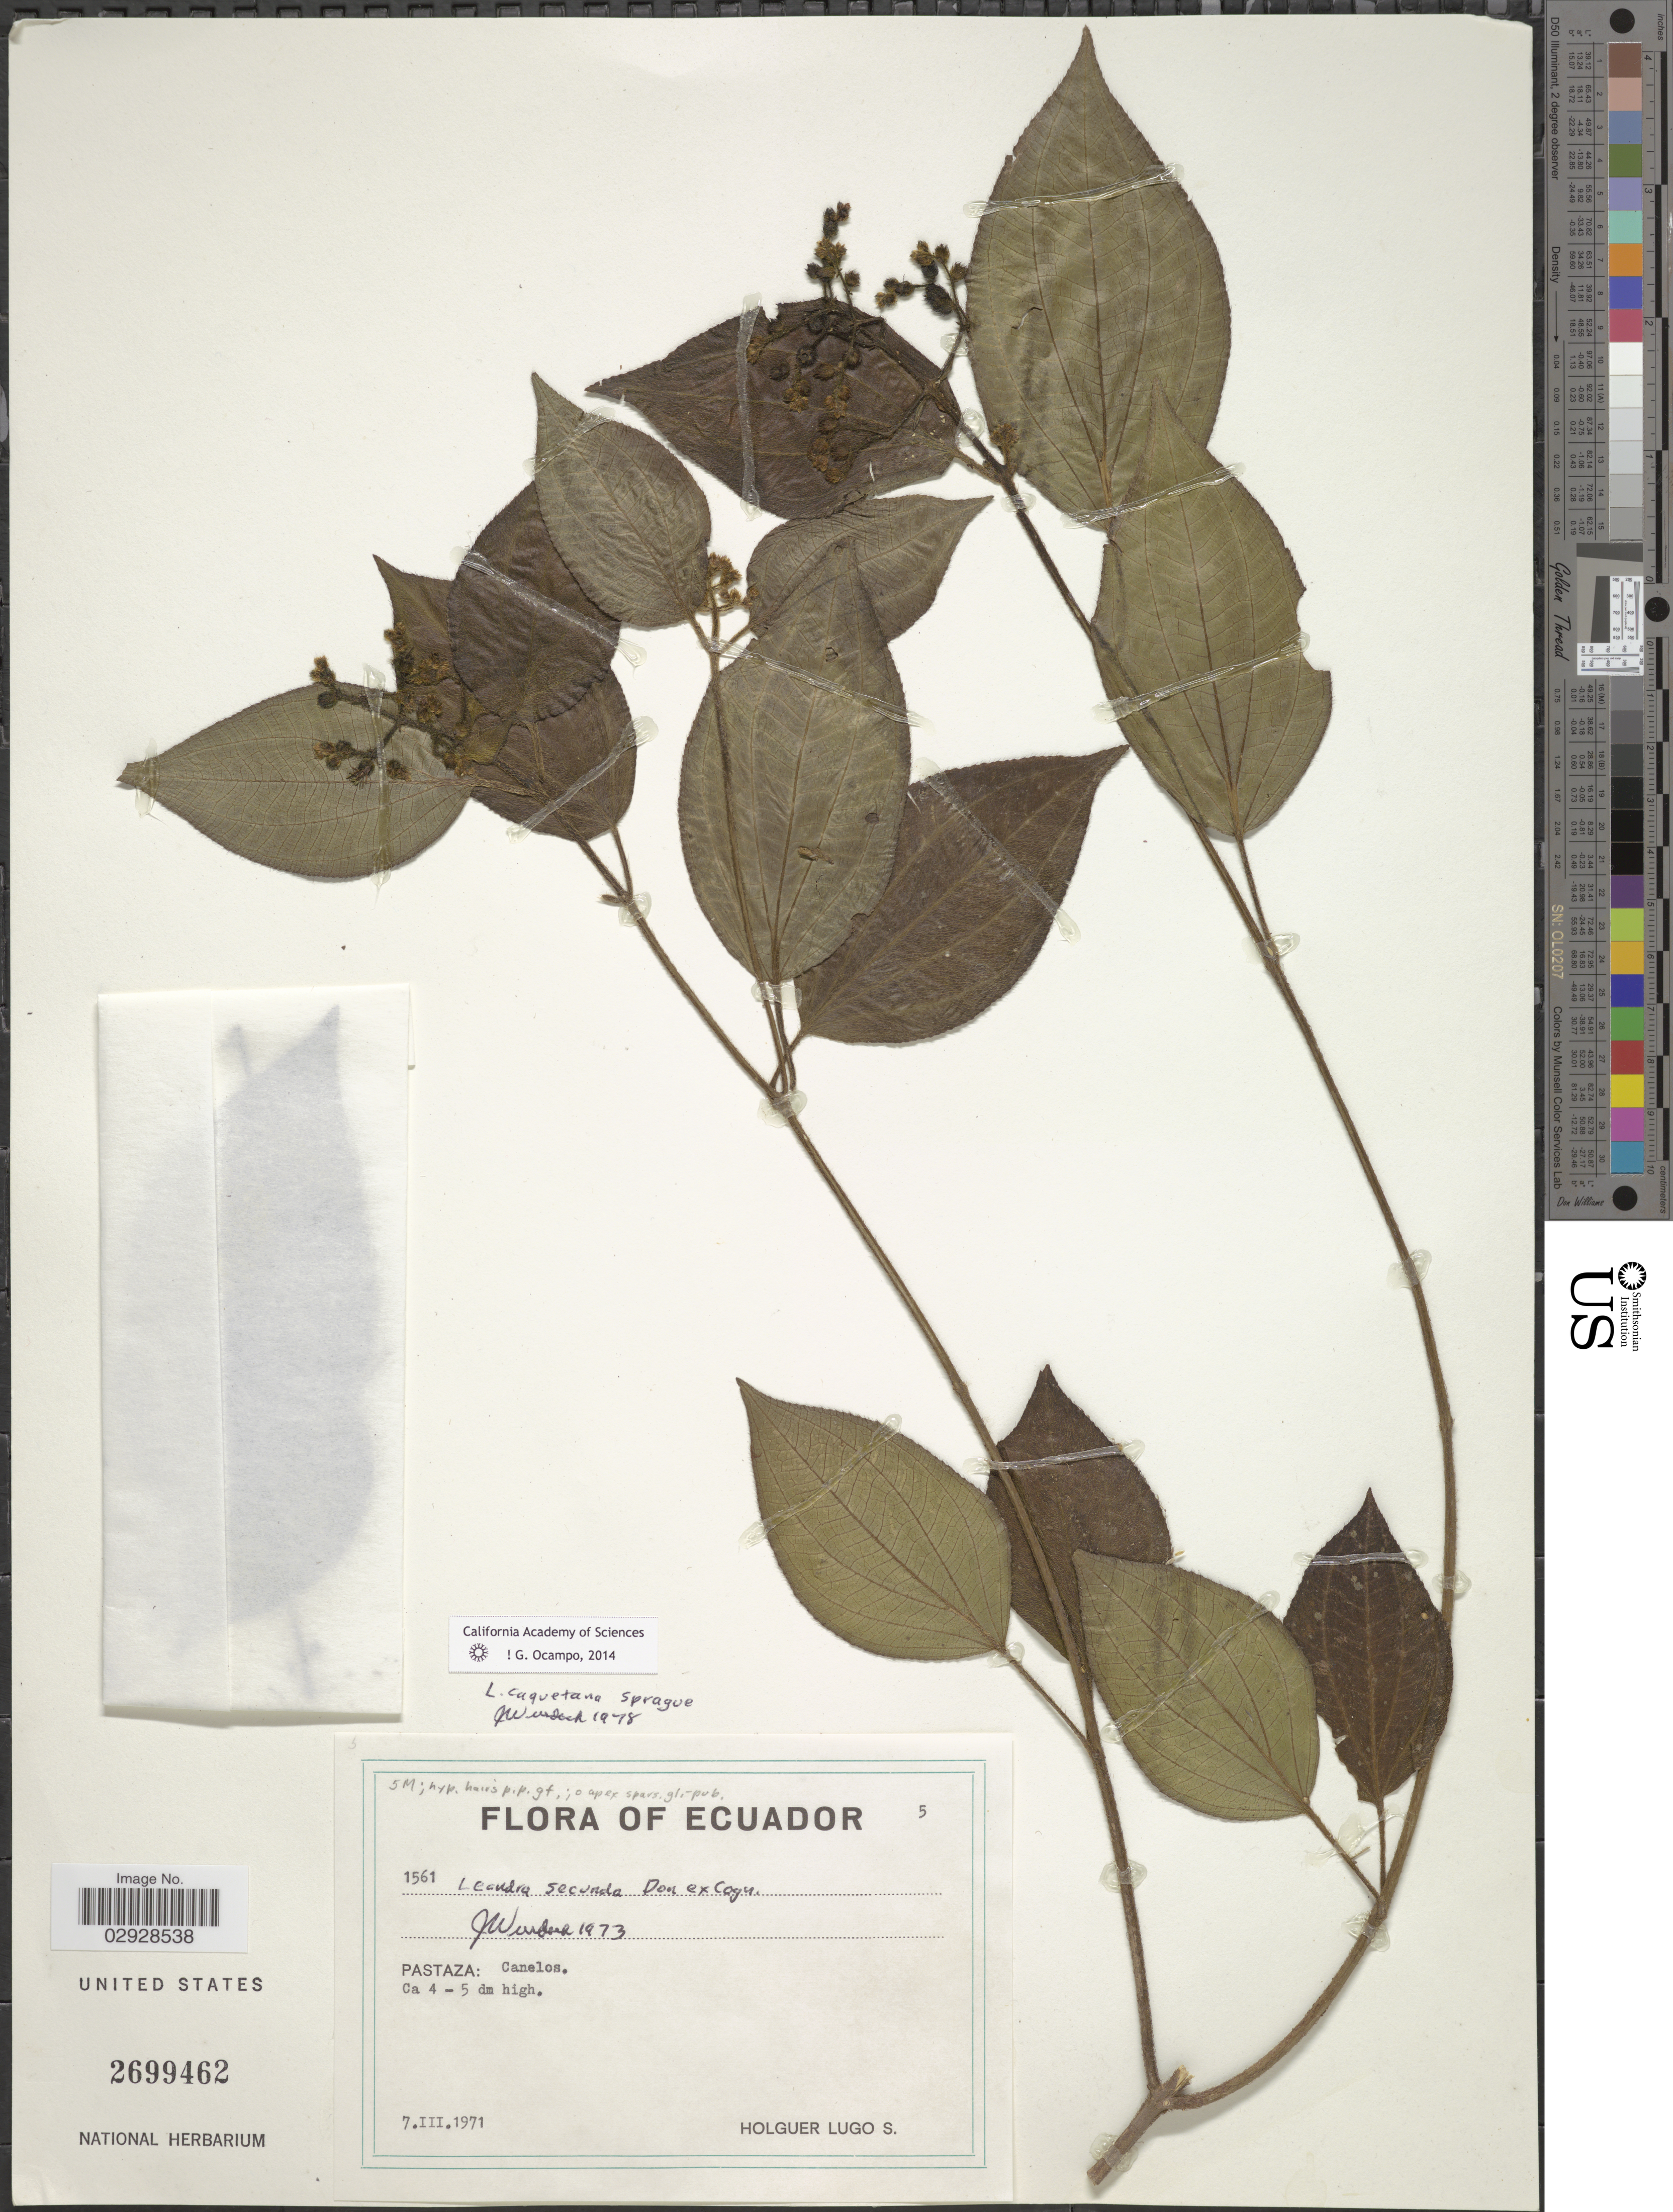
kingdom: Plantae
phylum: Tracheophyta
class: Magnoliopsida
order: Myrtales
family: Melastomataceae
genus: Leandra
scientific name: Leandra caquetana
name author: Sprague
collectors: H. Lugo S.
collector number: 1561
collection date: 1971-03-07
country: Ecuador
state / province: Pastaza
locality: Canelos.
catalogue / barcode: US 2699462